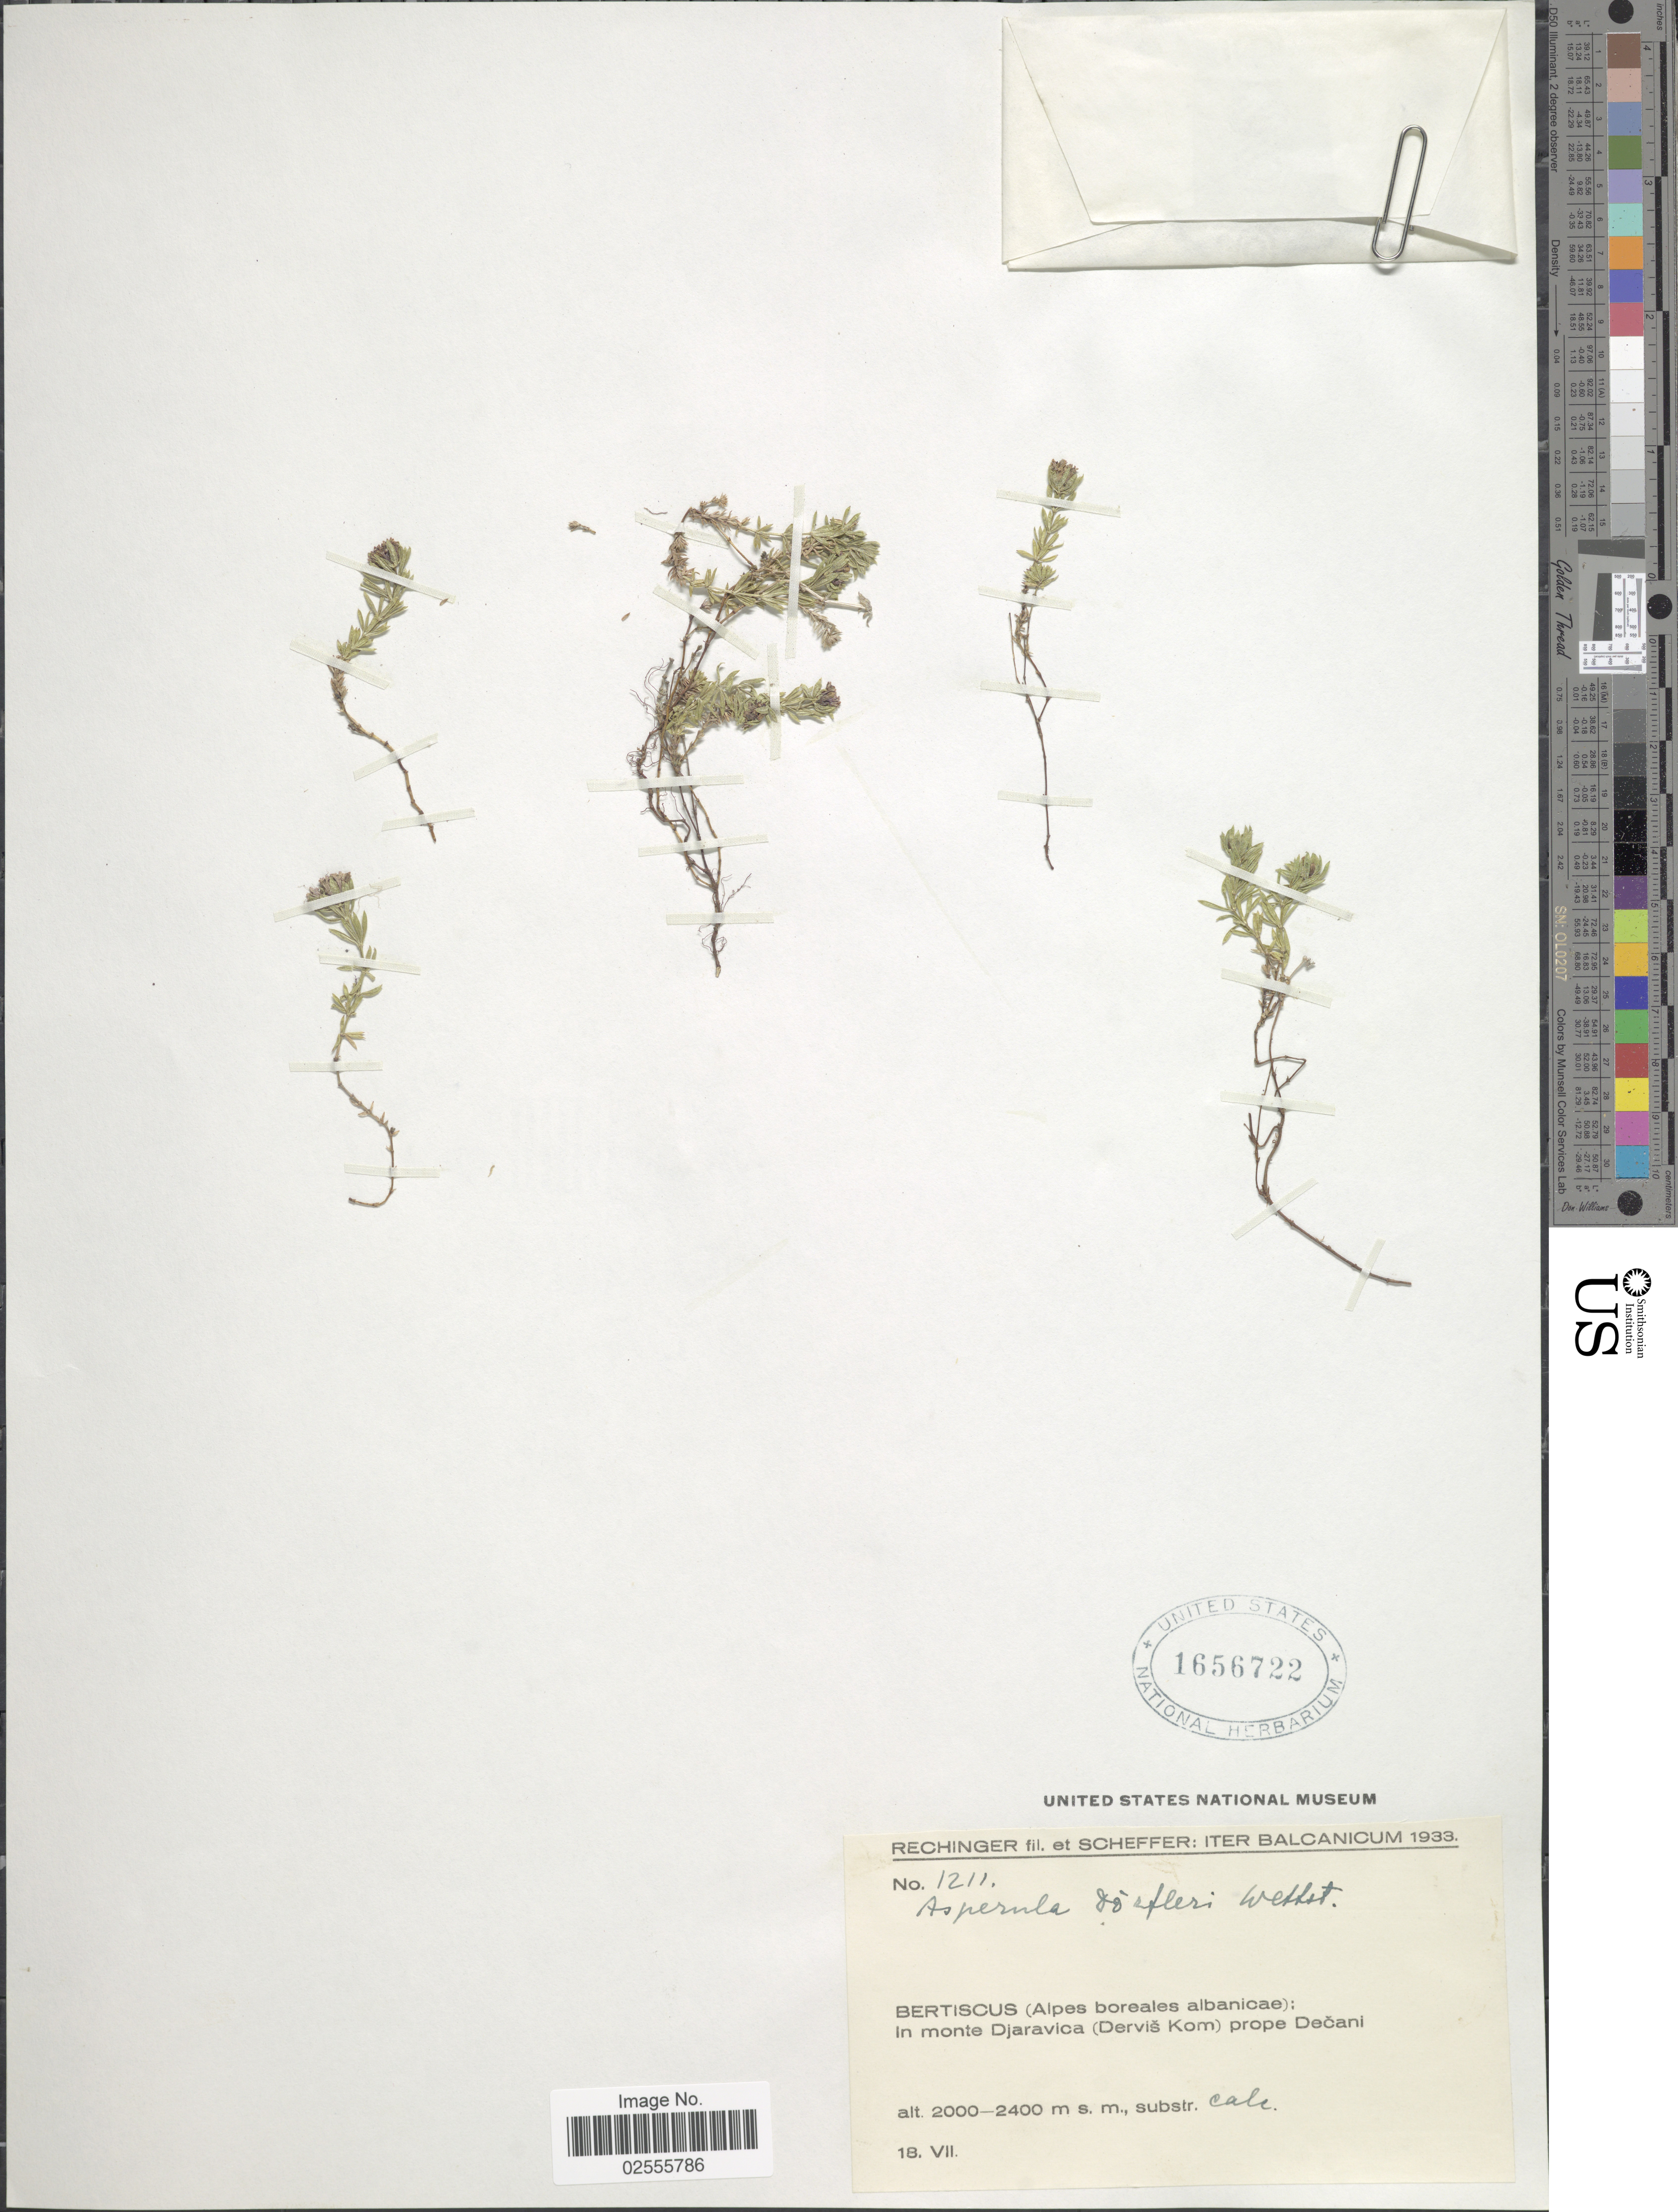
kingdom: Plantae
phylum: Tracheophyta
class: Magnoliopsida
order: Gentianales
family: Rubiaceae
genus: Asperula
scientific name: Asperula doerfleri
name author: Wettst.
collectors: -- Rechinger & Scheffer, --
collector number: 1211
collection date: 1933-07-18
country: Turkey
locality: Balcanicum, Bertiscus (Alpes boreales albanicae); In monte Djaravica (Dervis Kom) prope Decani.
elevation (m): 2000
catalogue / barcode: US 1656722